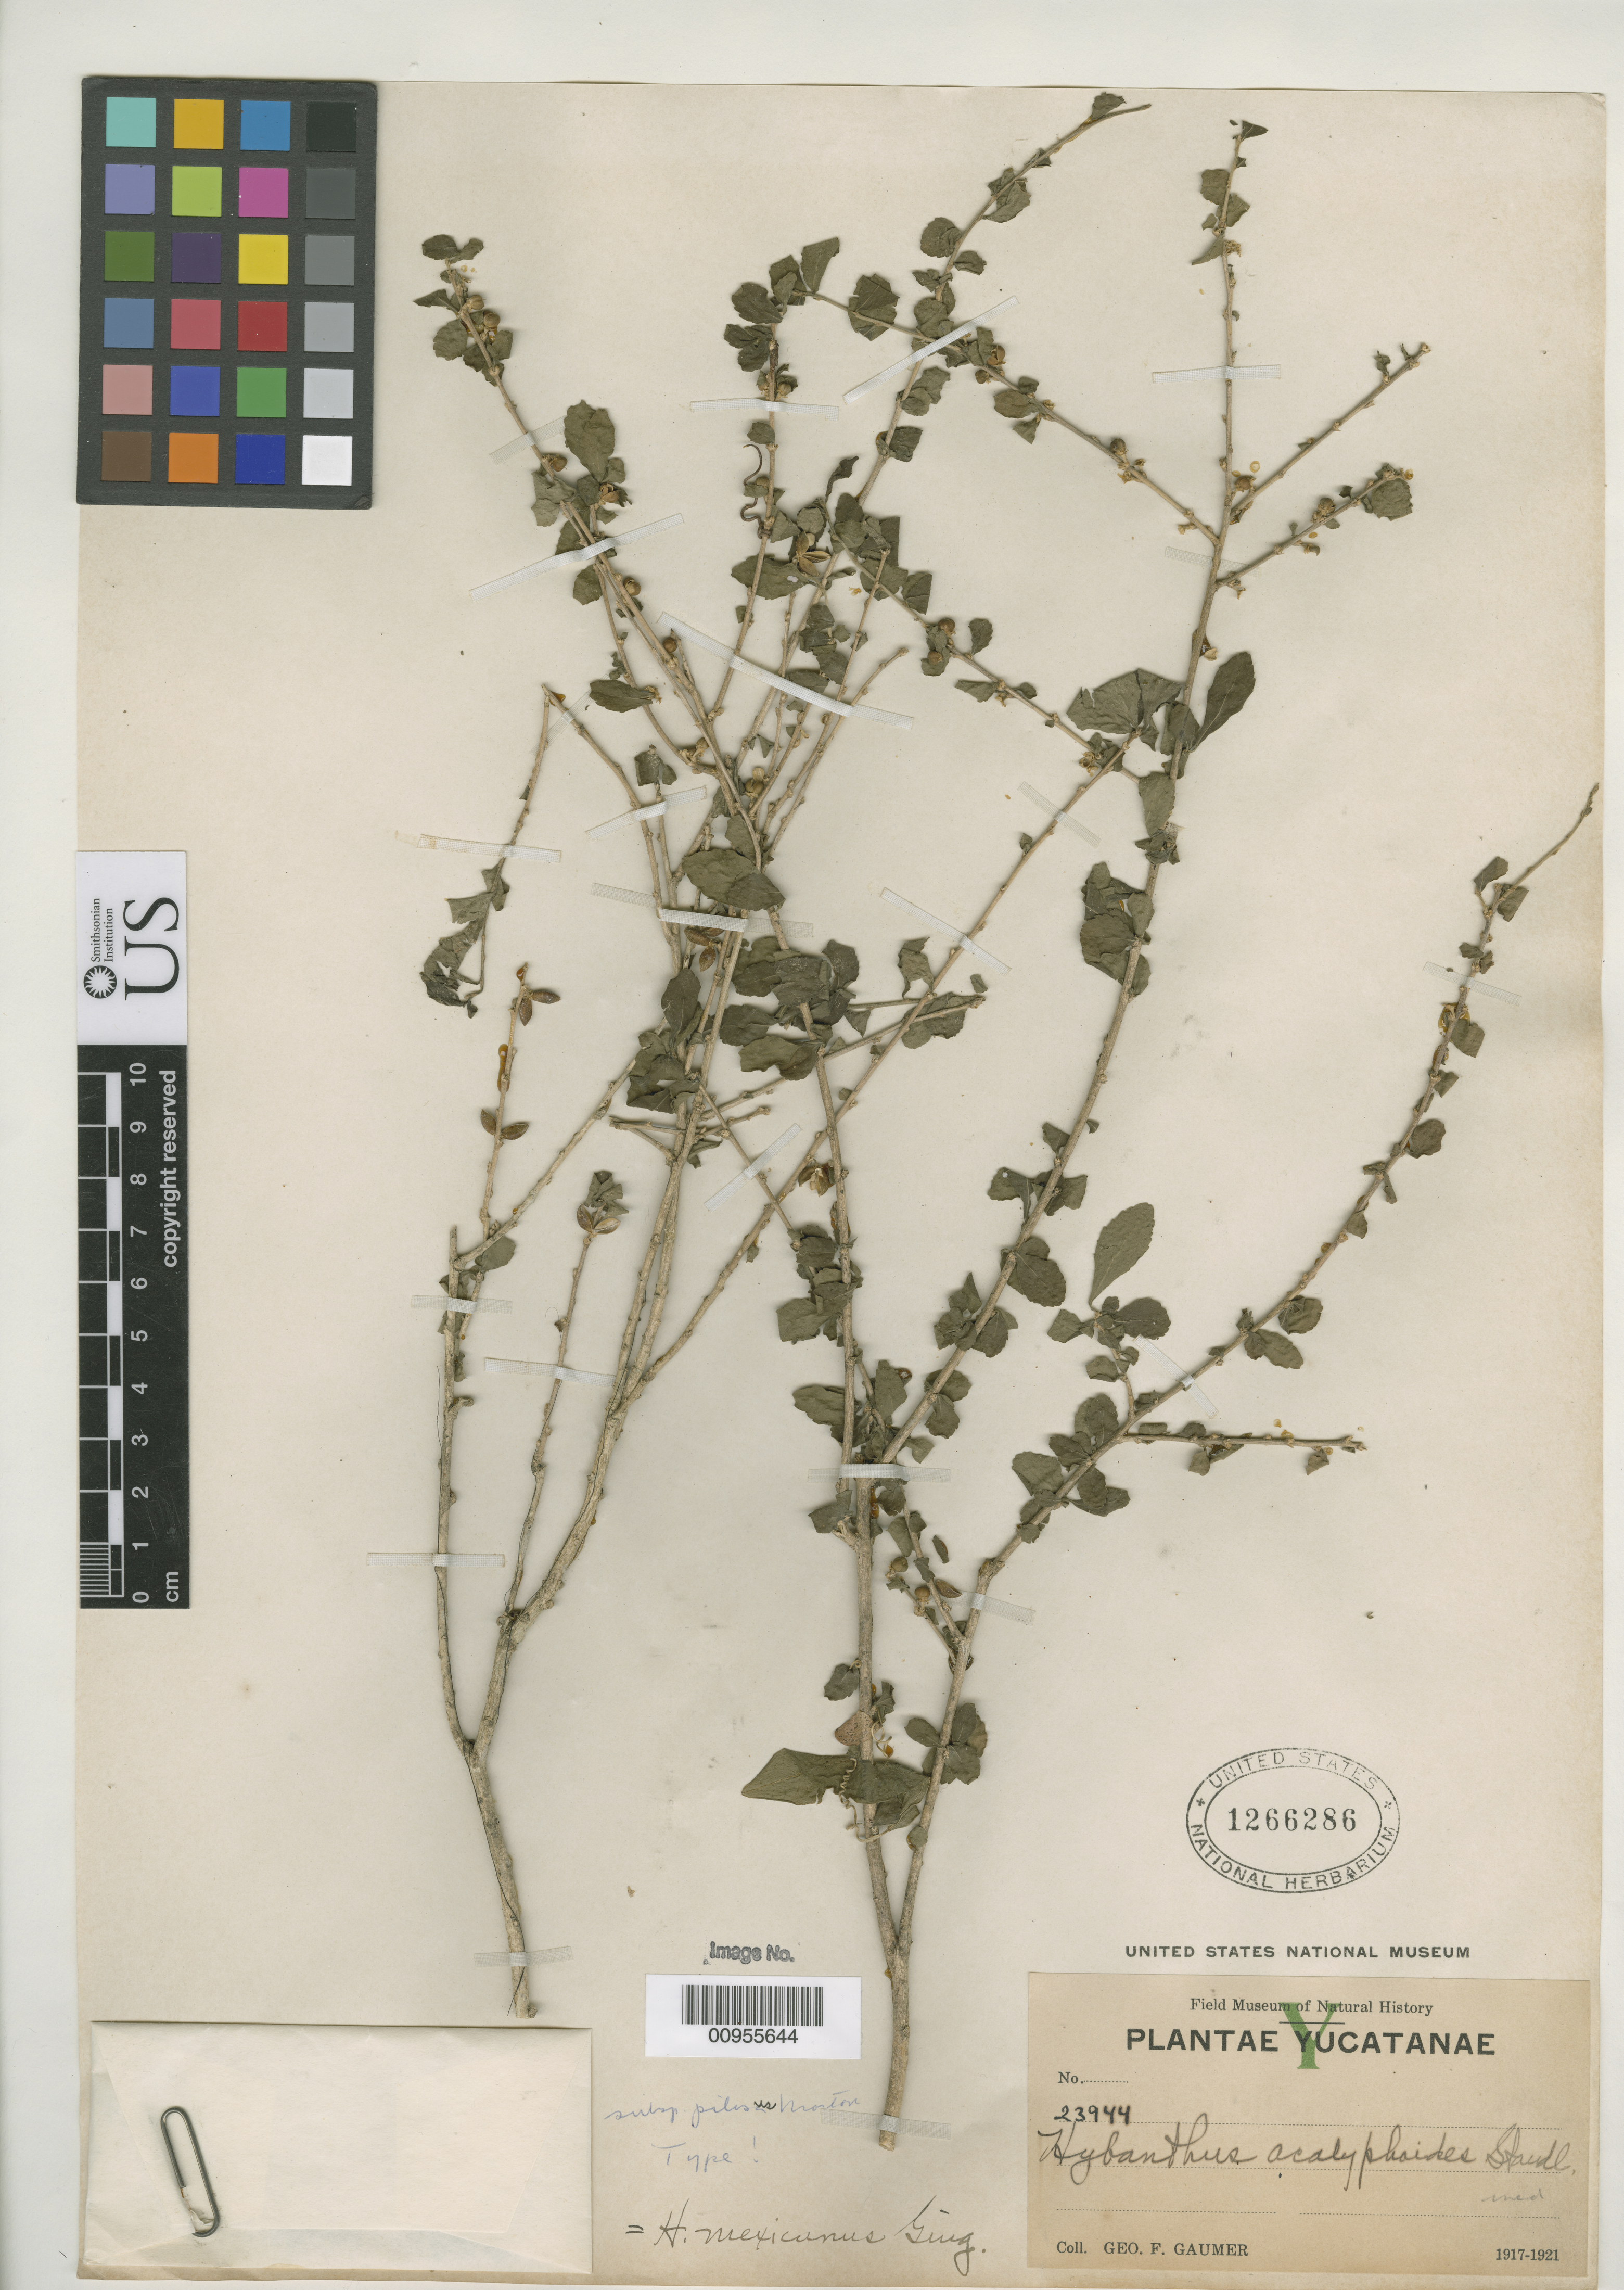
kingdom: Plantae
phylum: Tracheophyta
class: Magnoliopsida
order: Malpighiales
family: Violaceae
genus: Hybanthus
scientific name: Hybanthus mexicanus subsp. pilosus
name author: C.V. Morton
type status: Holotype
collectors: G. F. Gaumer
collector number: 23944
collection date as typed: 1917 to -- --- 1921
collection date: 1917/1921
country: Mexico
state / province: Yucatán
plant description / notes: Annotated as "Hybanthus acalyphoides Standl." (ined. name, never published).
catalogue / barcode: US 1266286